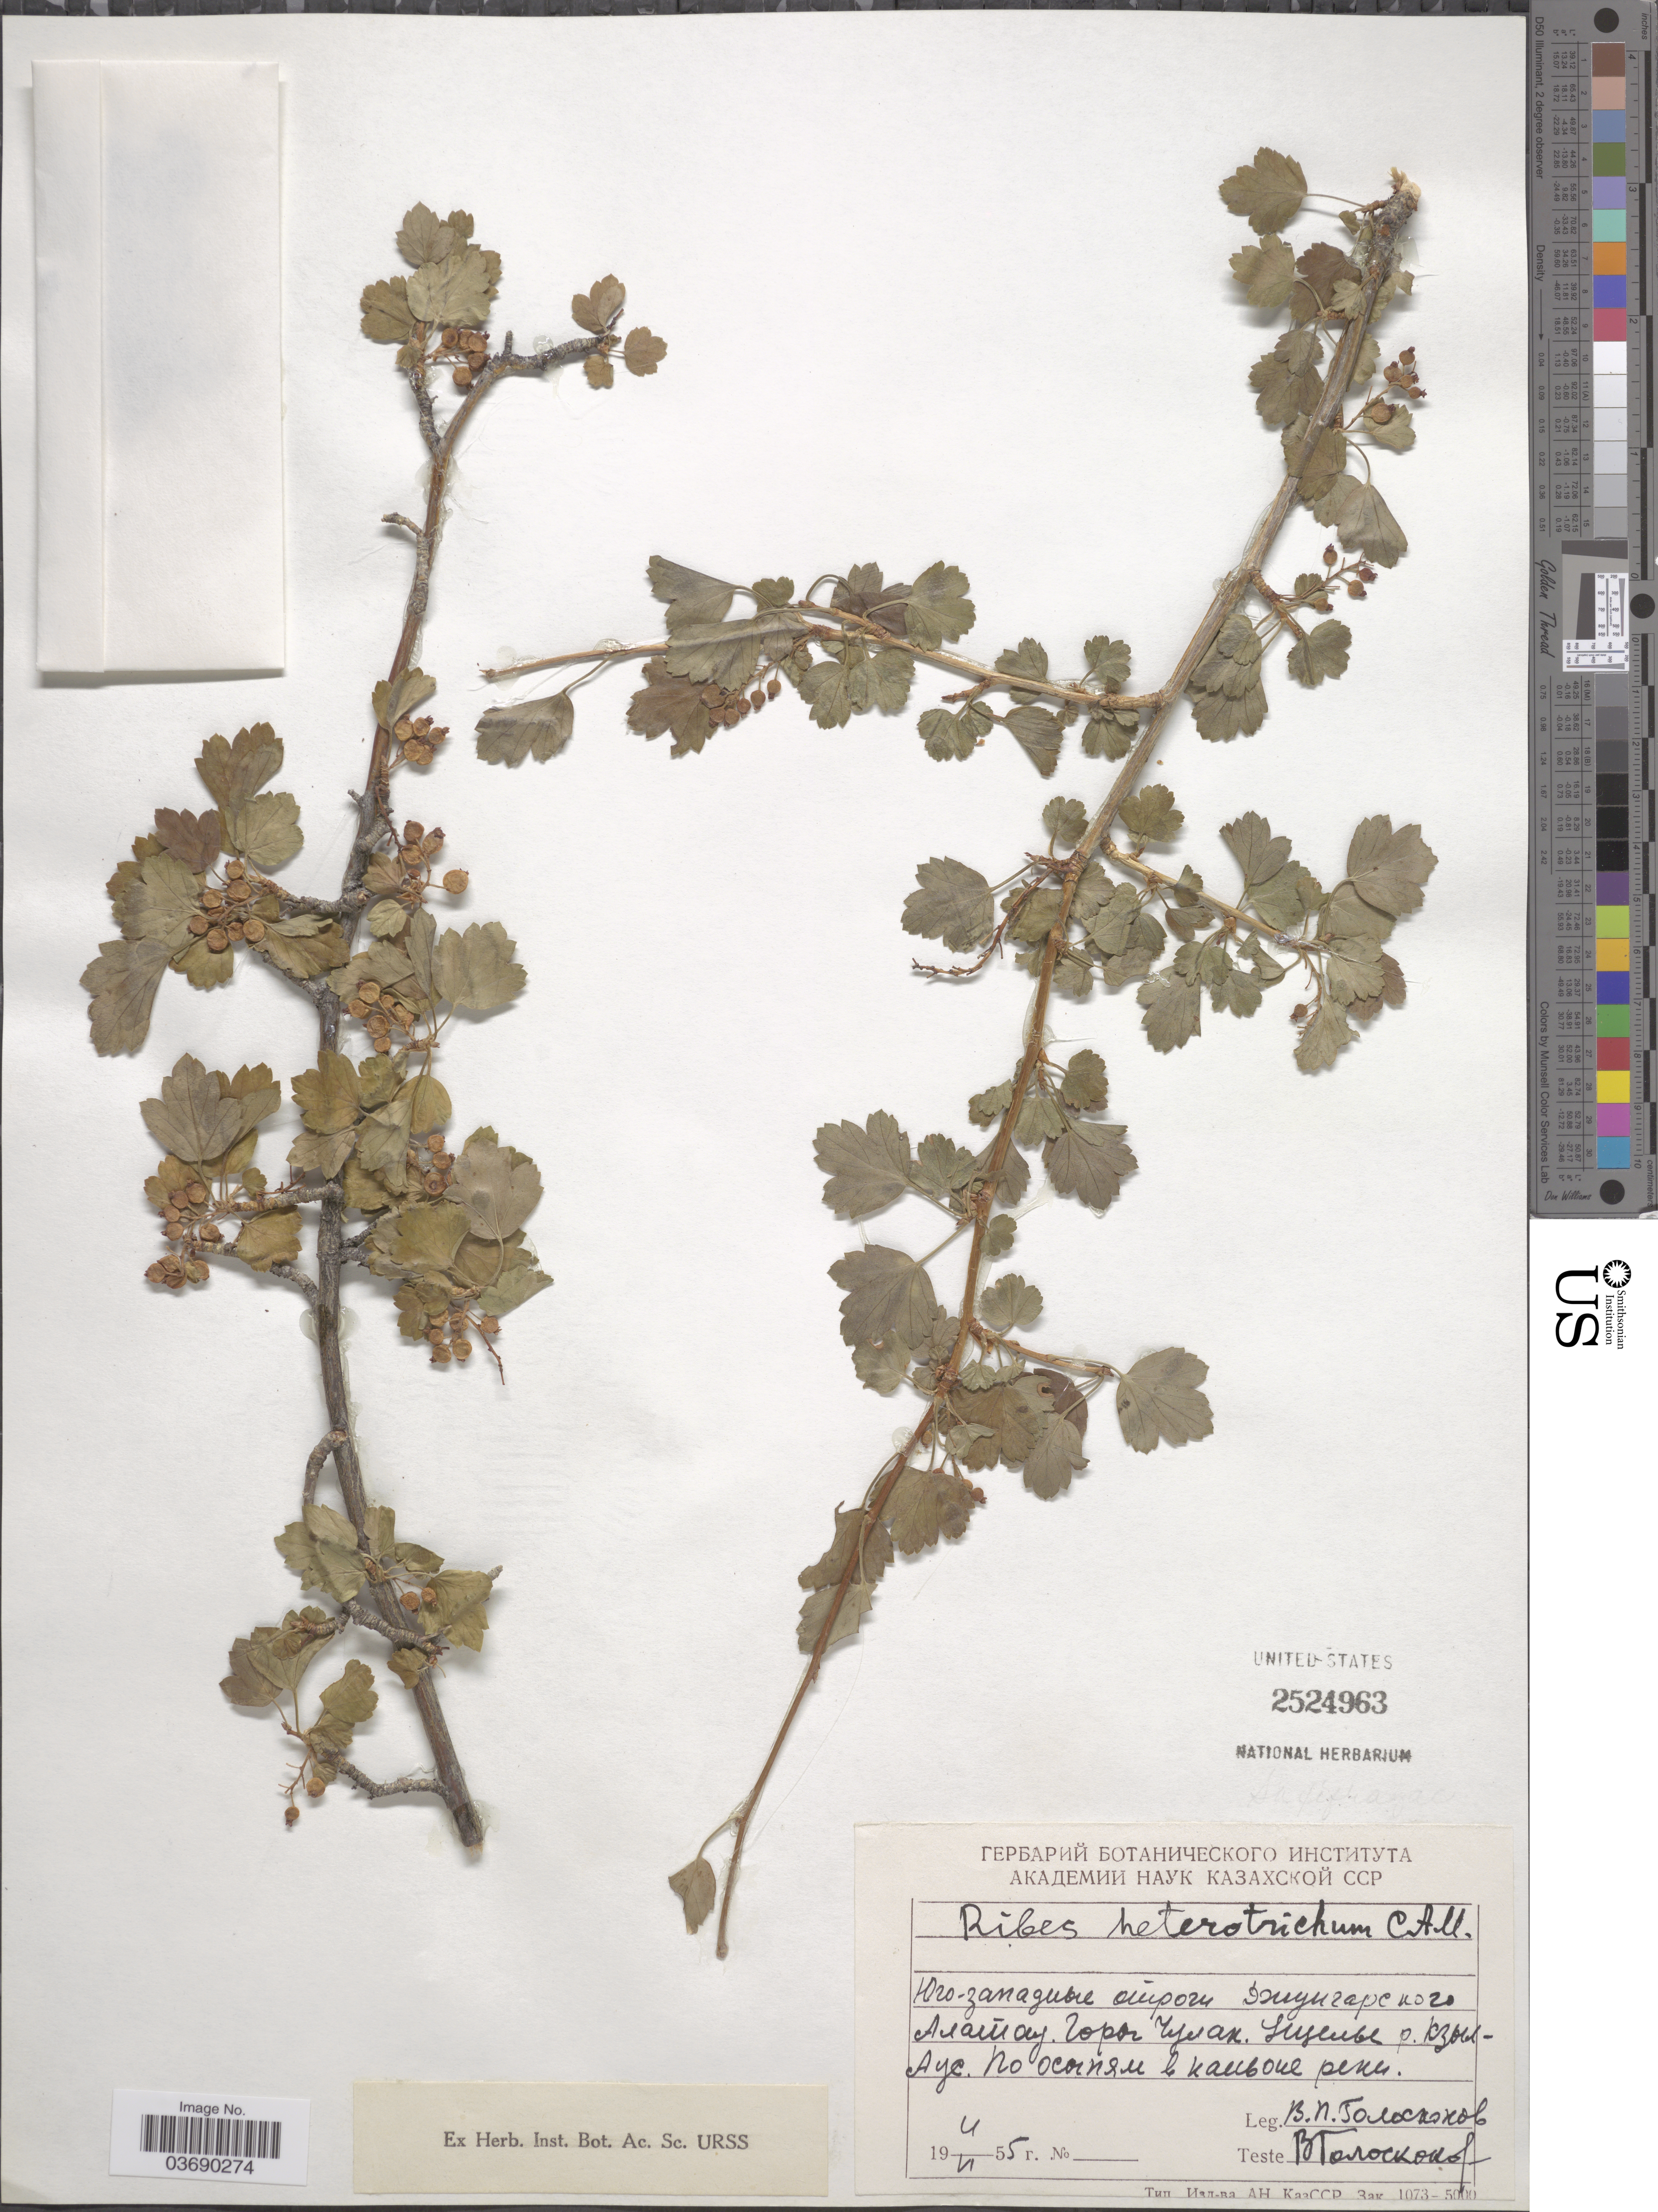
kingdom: Plantae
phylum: Tracheophyta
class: Magnoliopsida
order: Saxifragales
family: Grossulariaceae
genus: Ribes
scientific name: Ribes heterotrichum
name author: C.A. Mey.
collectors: V. P. Goloskokov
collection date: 1955-06-04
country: Kazakhstan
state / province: Almaty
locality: SW of Dzhungarian Alatau, Chulak Mts.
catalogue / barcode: US 2524963